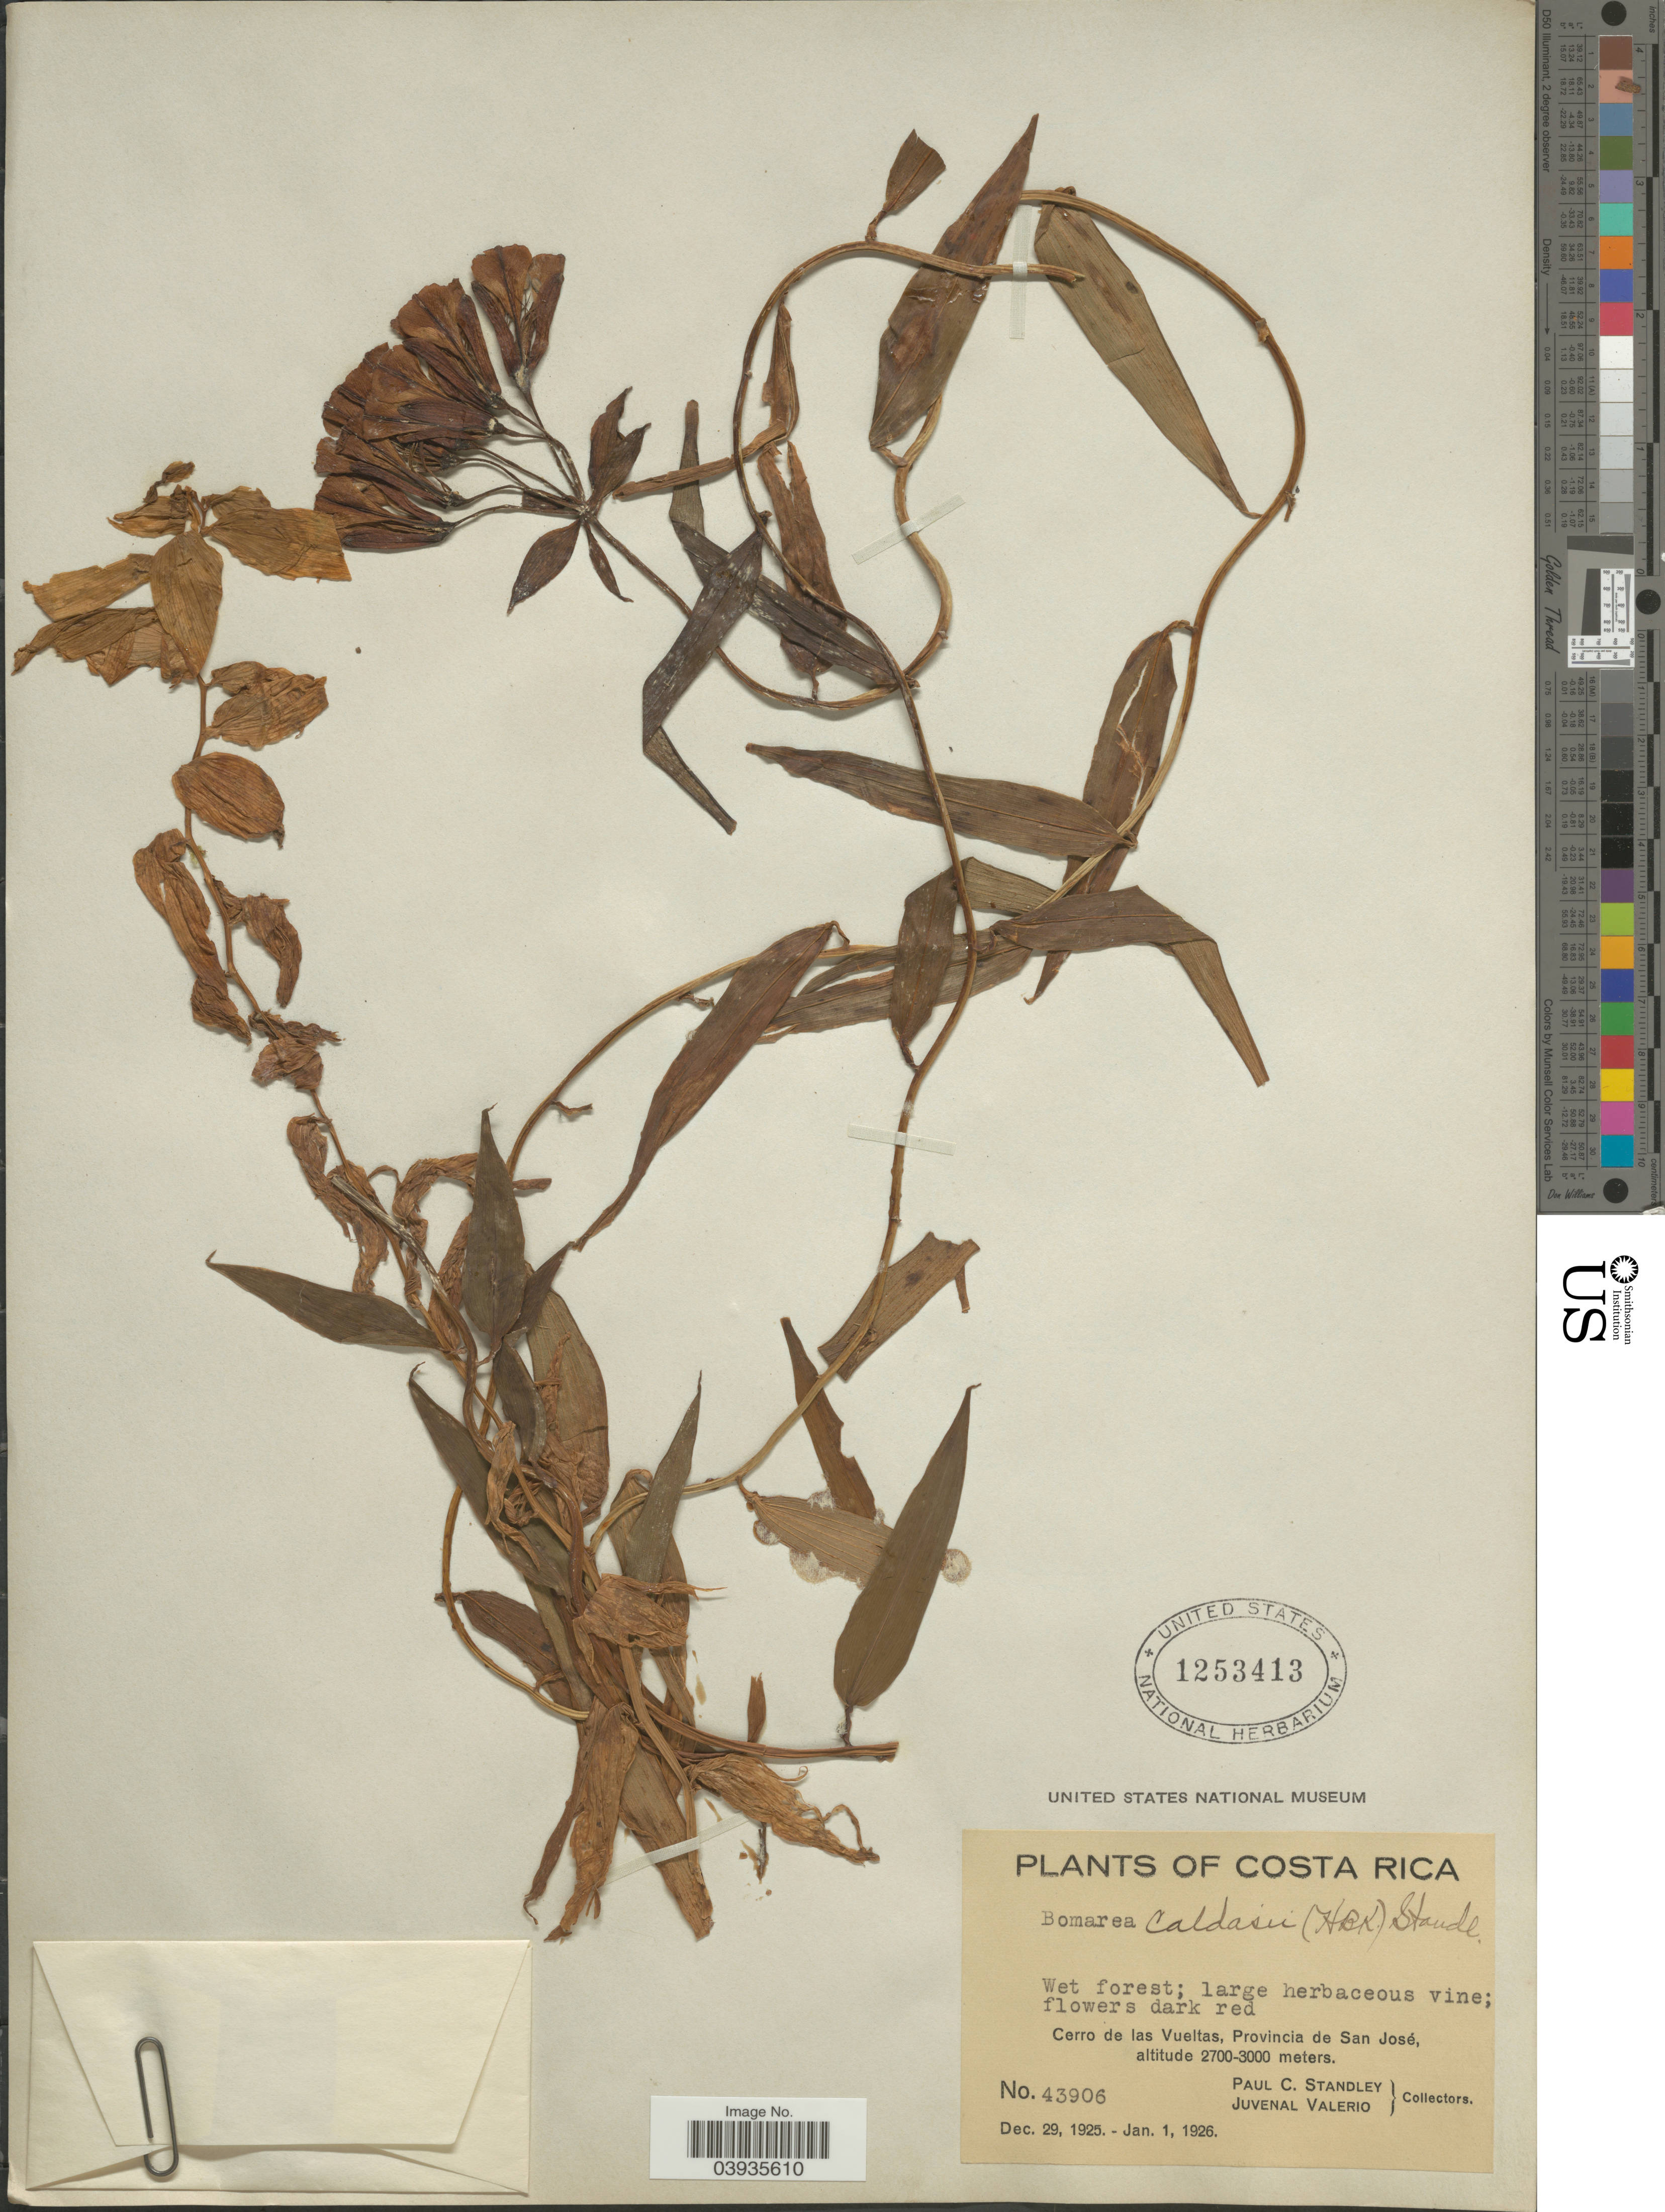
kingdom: Plantae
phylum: Tracheophyta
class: Liliopsida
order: Liliales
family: Alstroemeriaceae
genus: Bomarea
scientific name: Bomarea caldasii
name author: (Kunth) Asch. & Graebener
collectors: P. C. Standley & J. Valerio R.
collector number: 43906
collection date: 1925-12-29/1926-01-01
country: Costa Rica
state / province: San José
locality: Cerro de las Vueltas.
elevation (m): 2700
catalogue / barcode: US 1253413